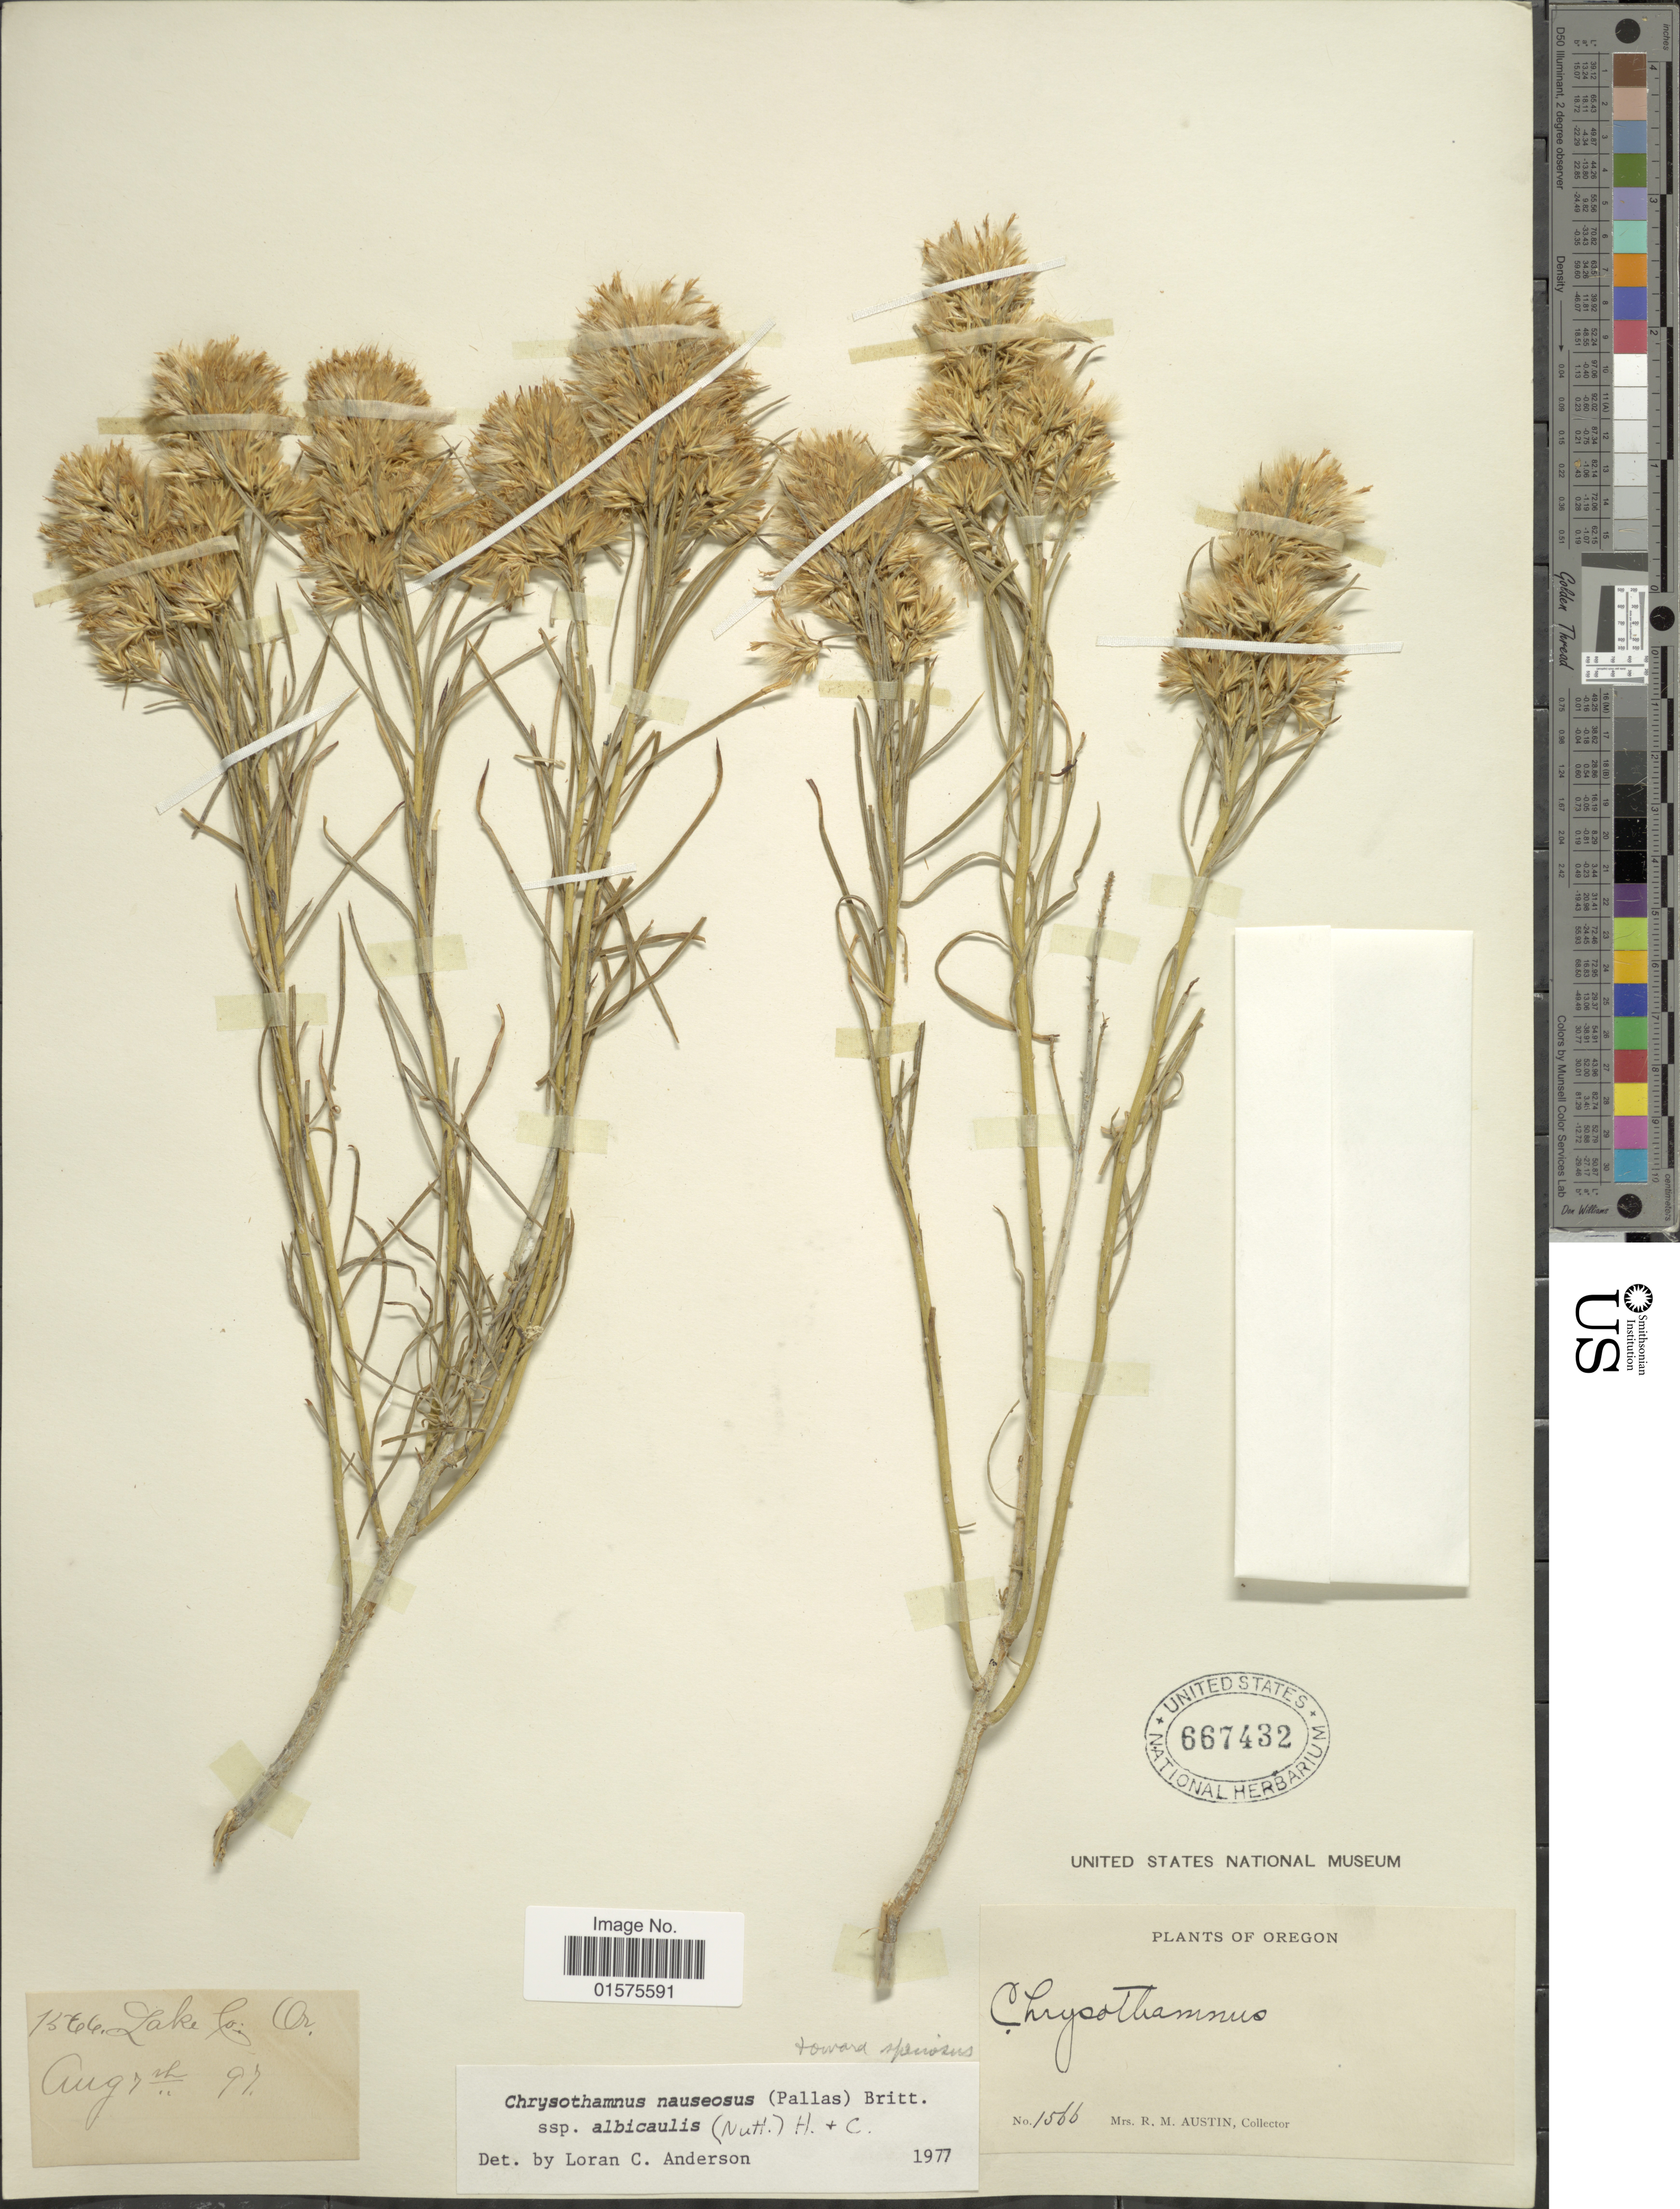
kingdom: Plantae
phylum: Tracheophyta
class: Magnoliopsida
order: Asterales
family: Asteraceae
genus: Ericameria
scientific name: Ericameria nauseosa var. speciosa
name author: (Nutt.) G.L. Nesom & G.I. Baird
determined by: Urbatsch, Lowell E., Curator (LSU), Louisiana State University (UNITED STATES)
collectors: R. Austin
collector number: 1566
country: United States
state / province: Oregon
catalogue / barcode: US 667432